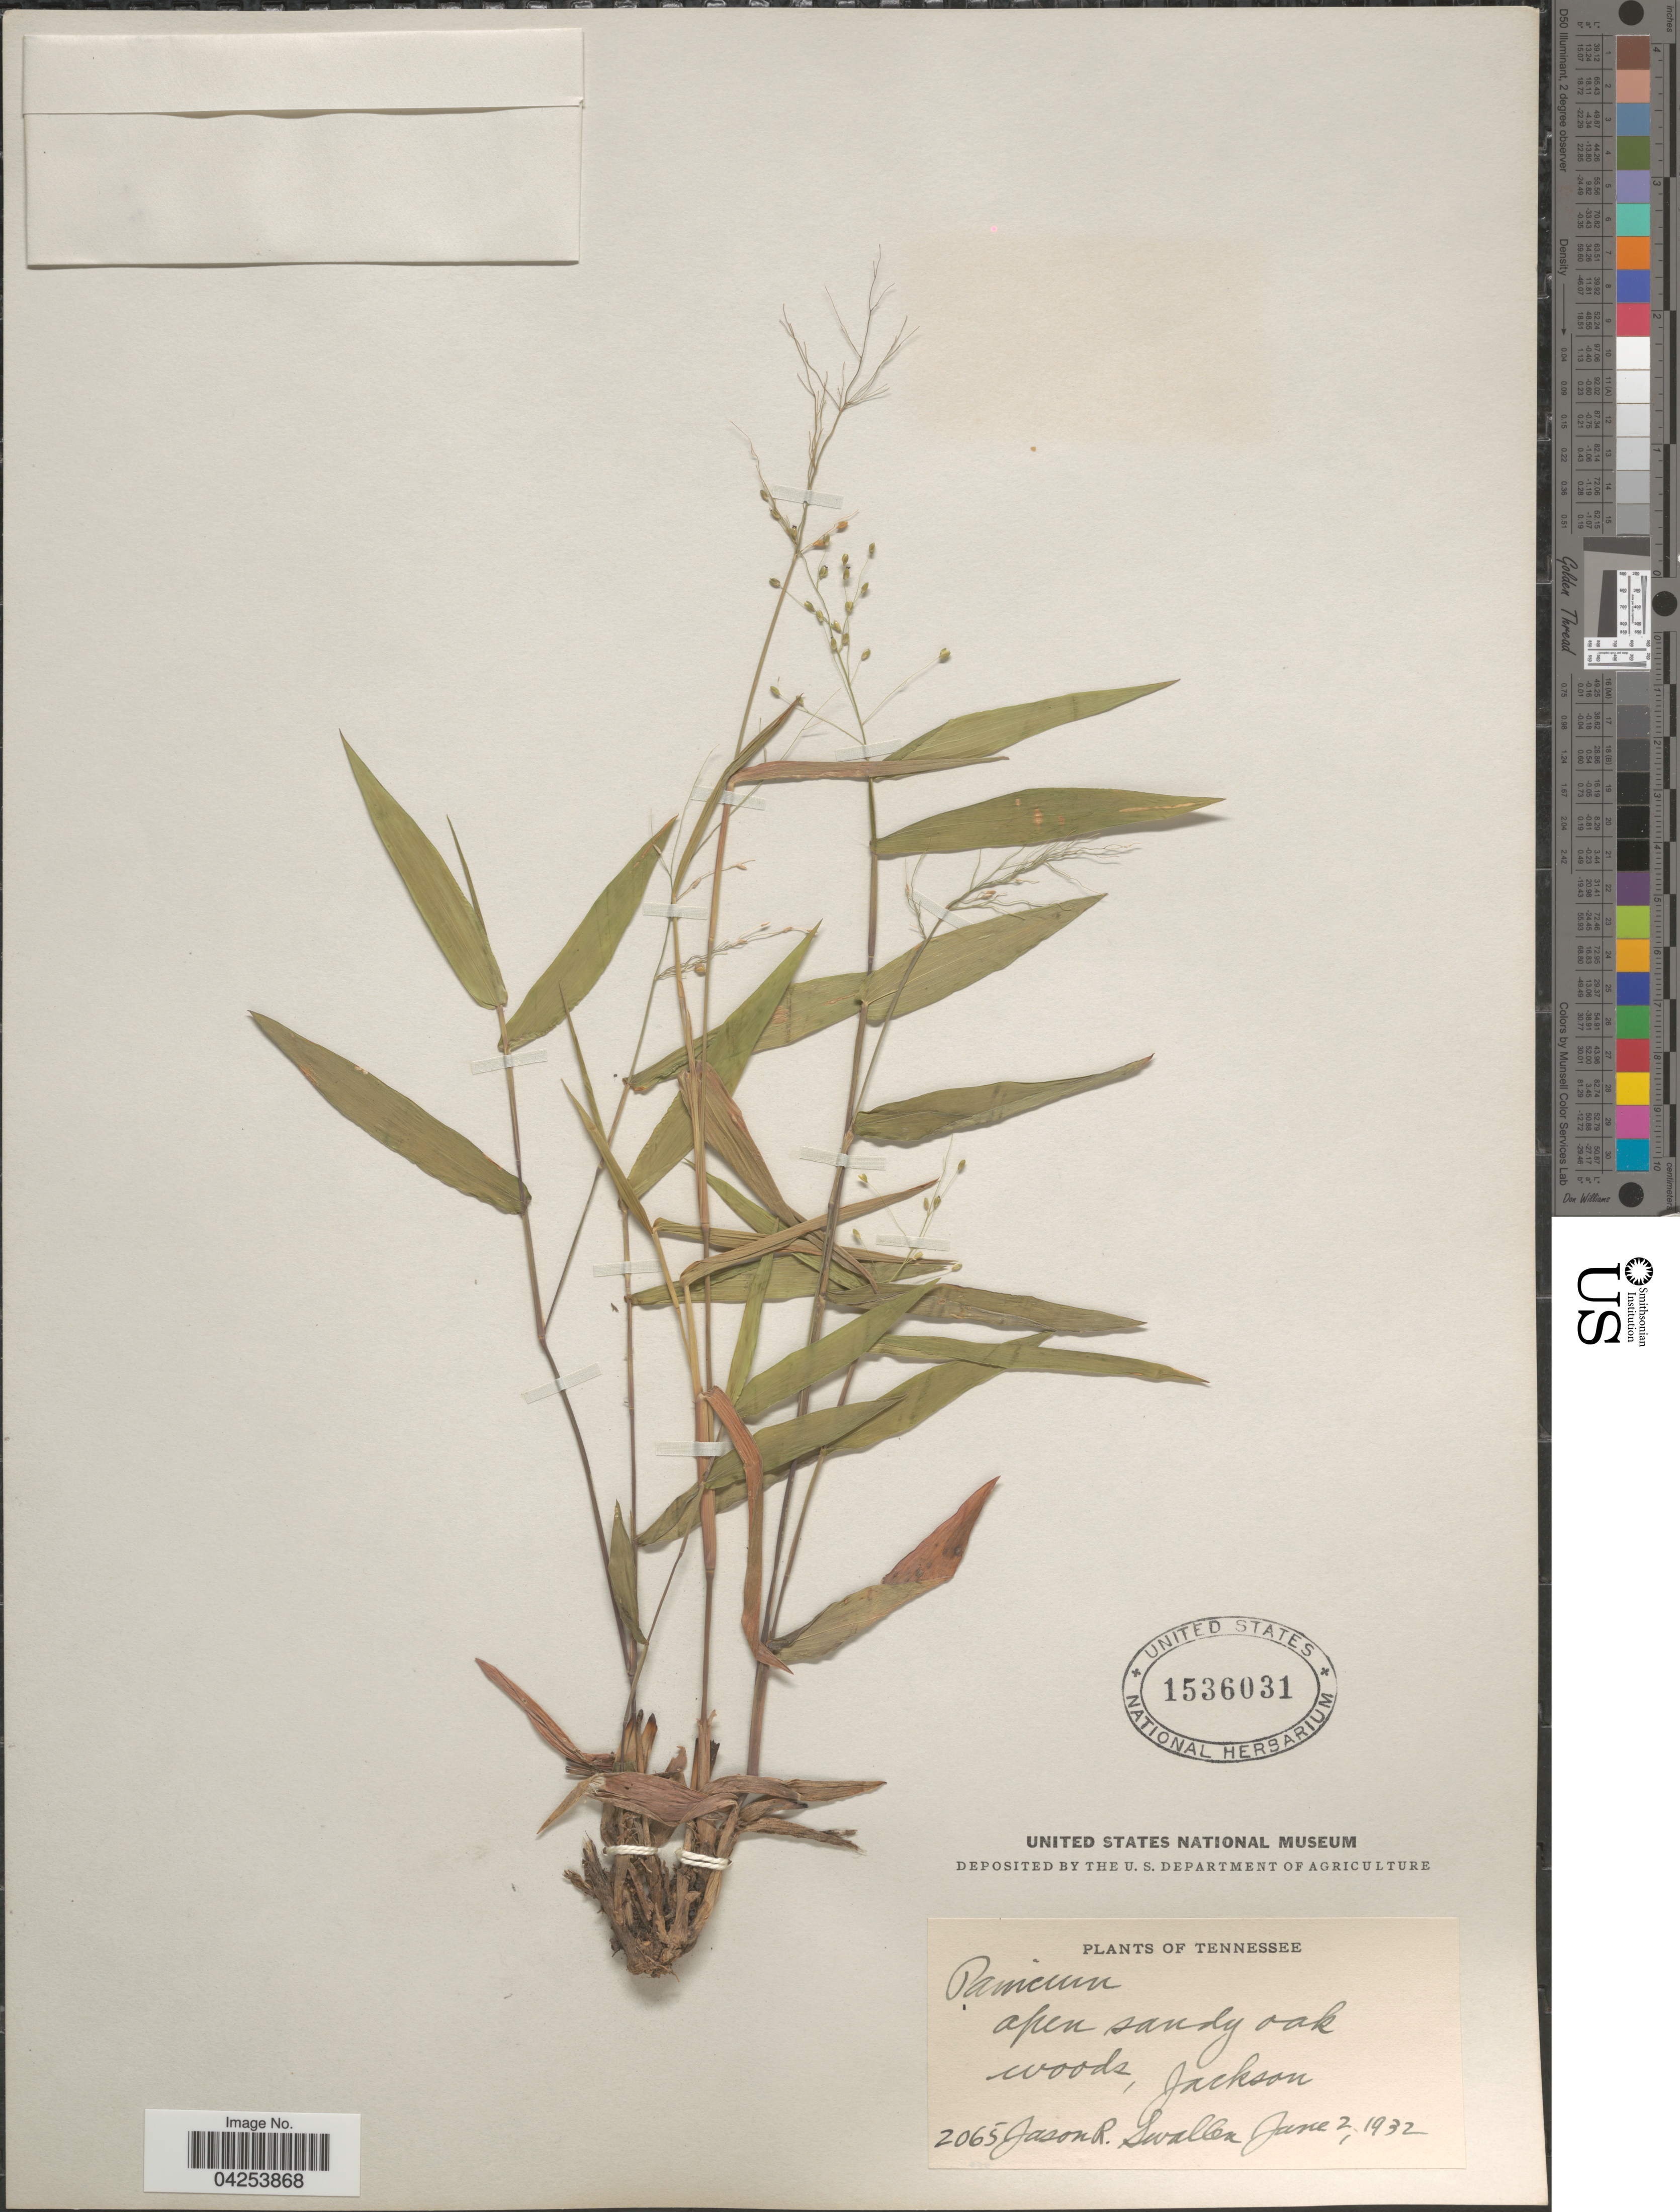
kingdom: Plantae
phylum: Tracheophyta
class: Liliopsida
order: Poales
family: Poaceae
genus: Dichanthelium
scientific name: Dichanthelium commutatum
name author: (Schult.) Gould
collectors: J. R. Swallen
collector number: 2065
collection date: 1932-06-02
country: United States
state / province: Tennessee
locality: Open sandy oak woods, Jackson.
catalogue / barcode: US 1536031